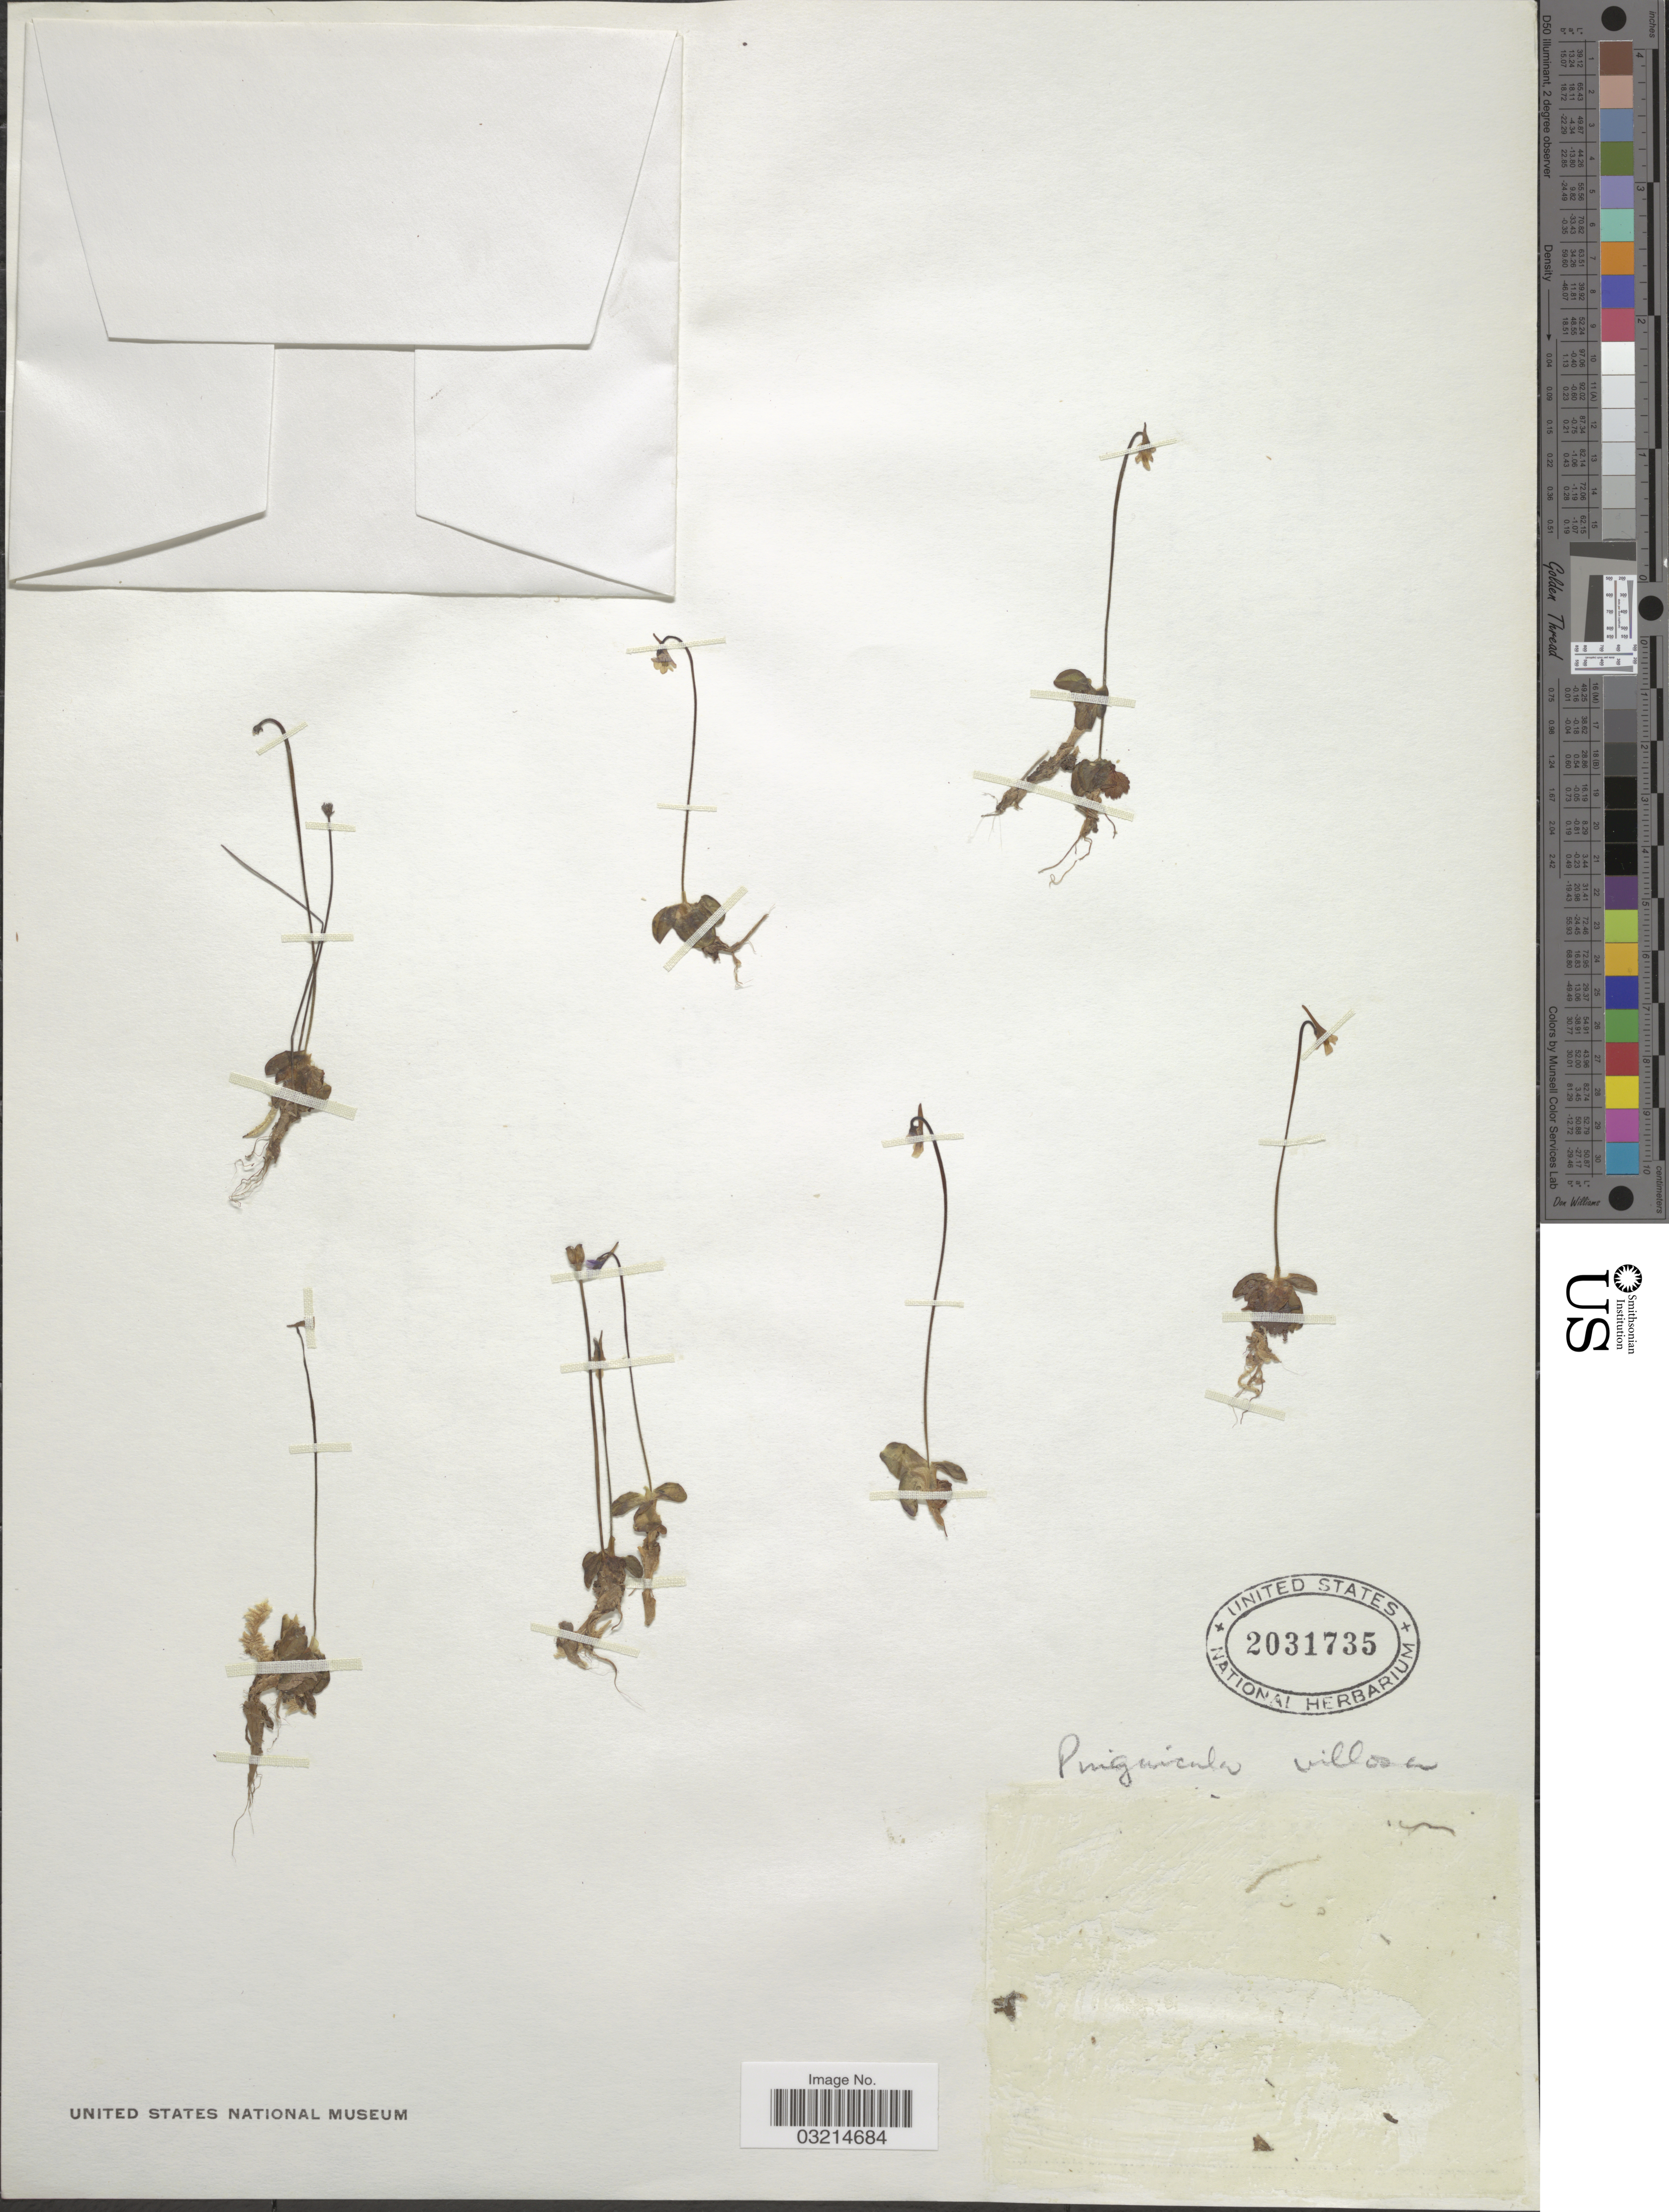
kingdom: Plantae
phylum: Tracheophyta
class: Magnoliopsida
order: Lamiales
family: Lentibulariaceae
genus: Pinguicula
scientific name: Pinguicula villosa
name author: L.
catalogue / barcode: US 2031735